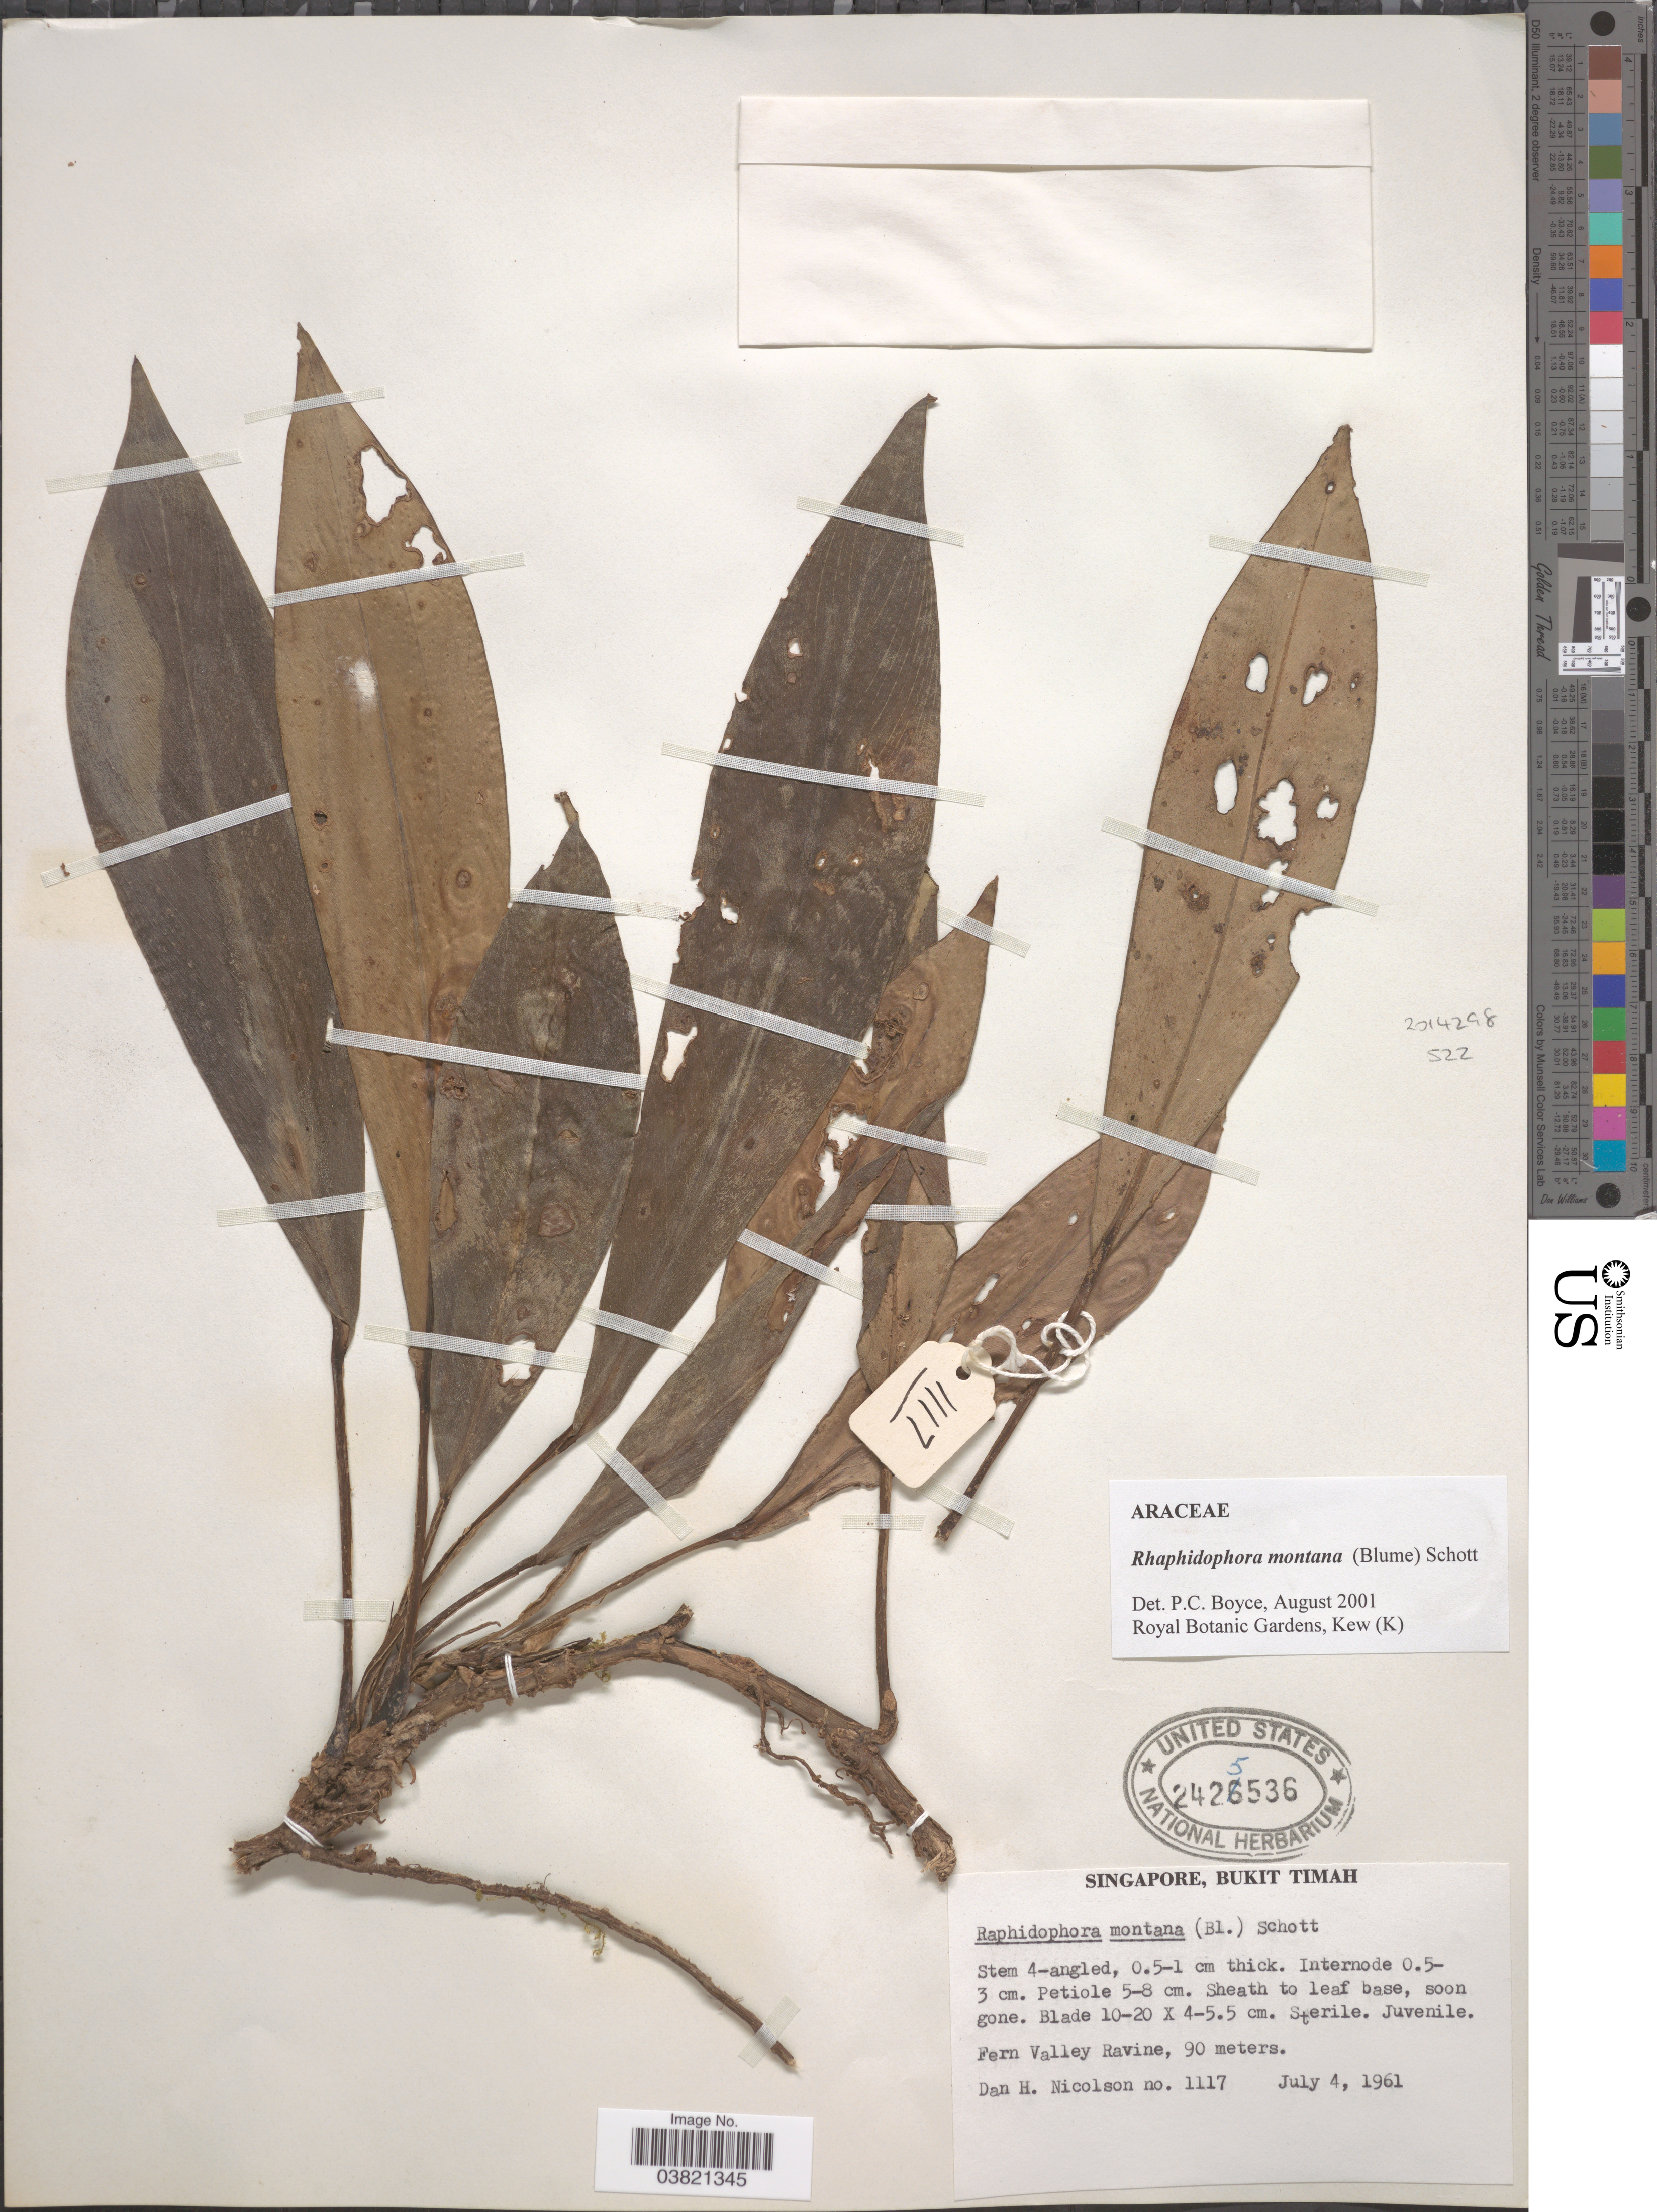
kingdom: Plantae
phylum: Tracheophyta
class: Liliopsida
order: Alismatales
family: Araceae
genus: Rhaphidophora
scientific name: Rhaphidophora montana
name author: (Blume) Schott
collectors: D. H. Nicolson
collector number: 1117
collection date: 1961-07-04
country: Singapore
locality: Bukit Timah. Fern Valley Ravine.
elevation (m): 90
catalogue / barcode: US 2425536